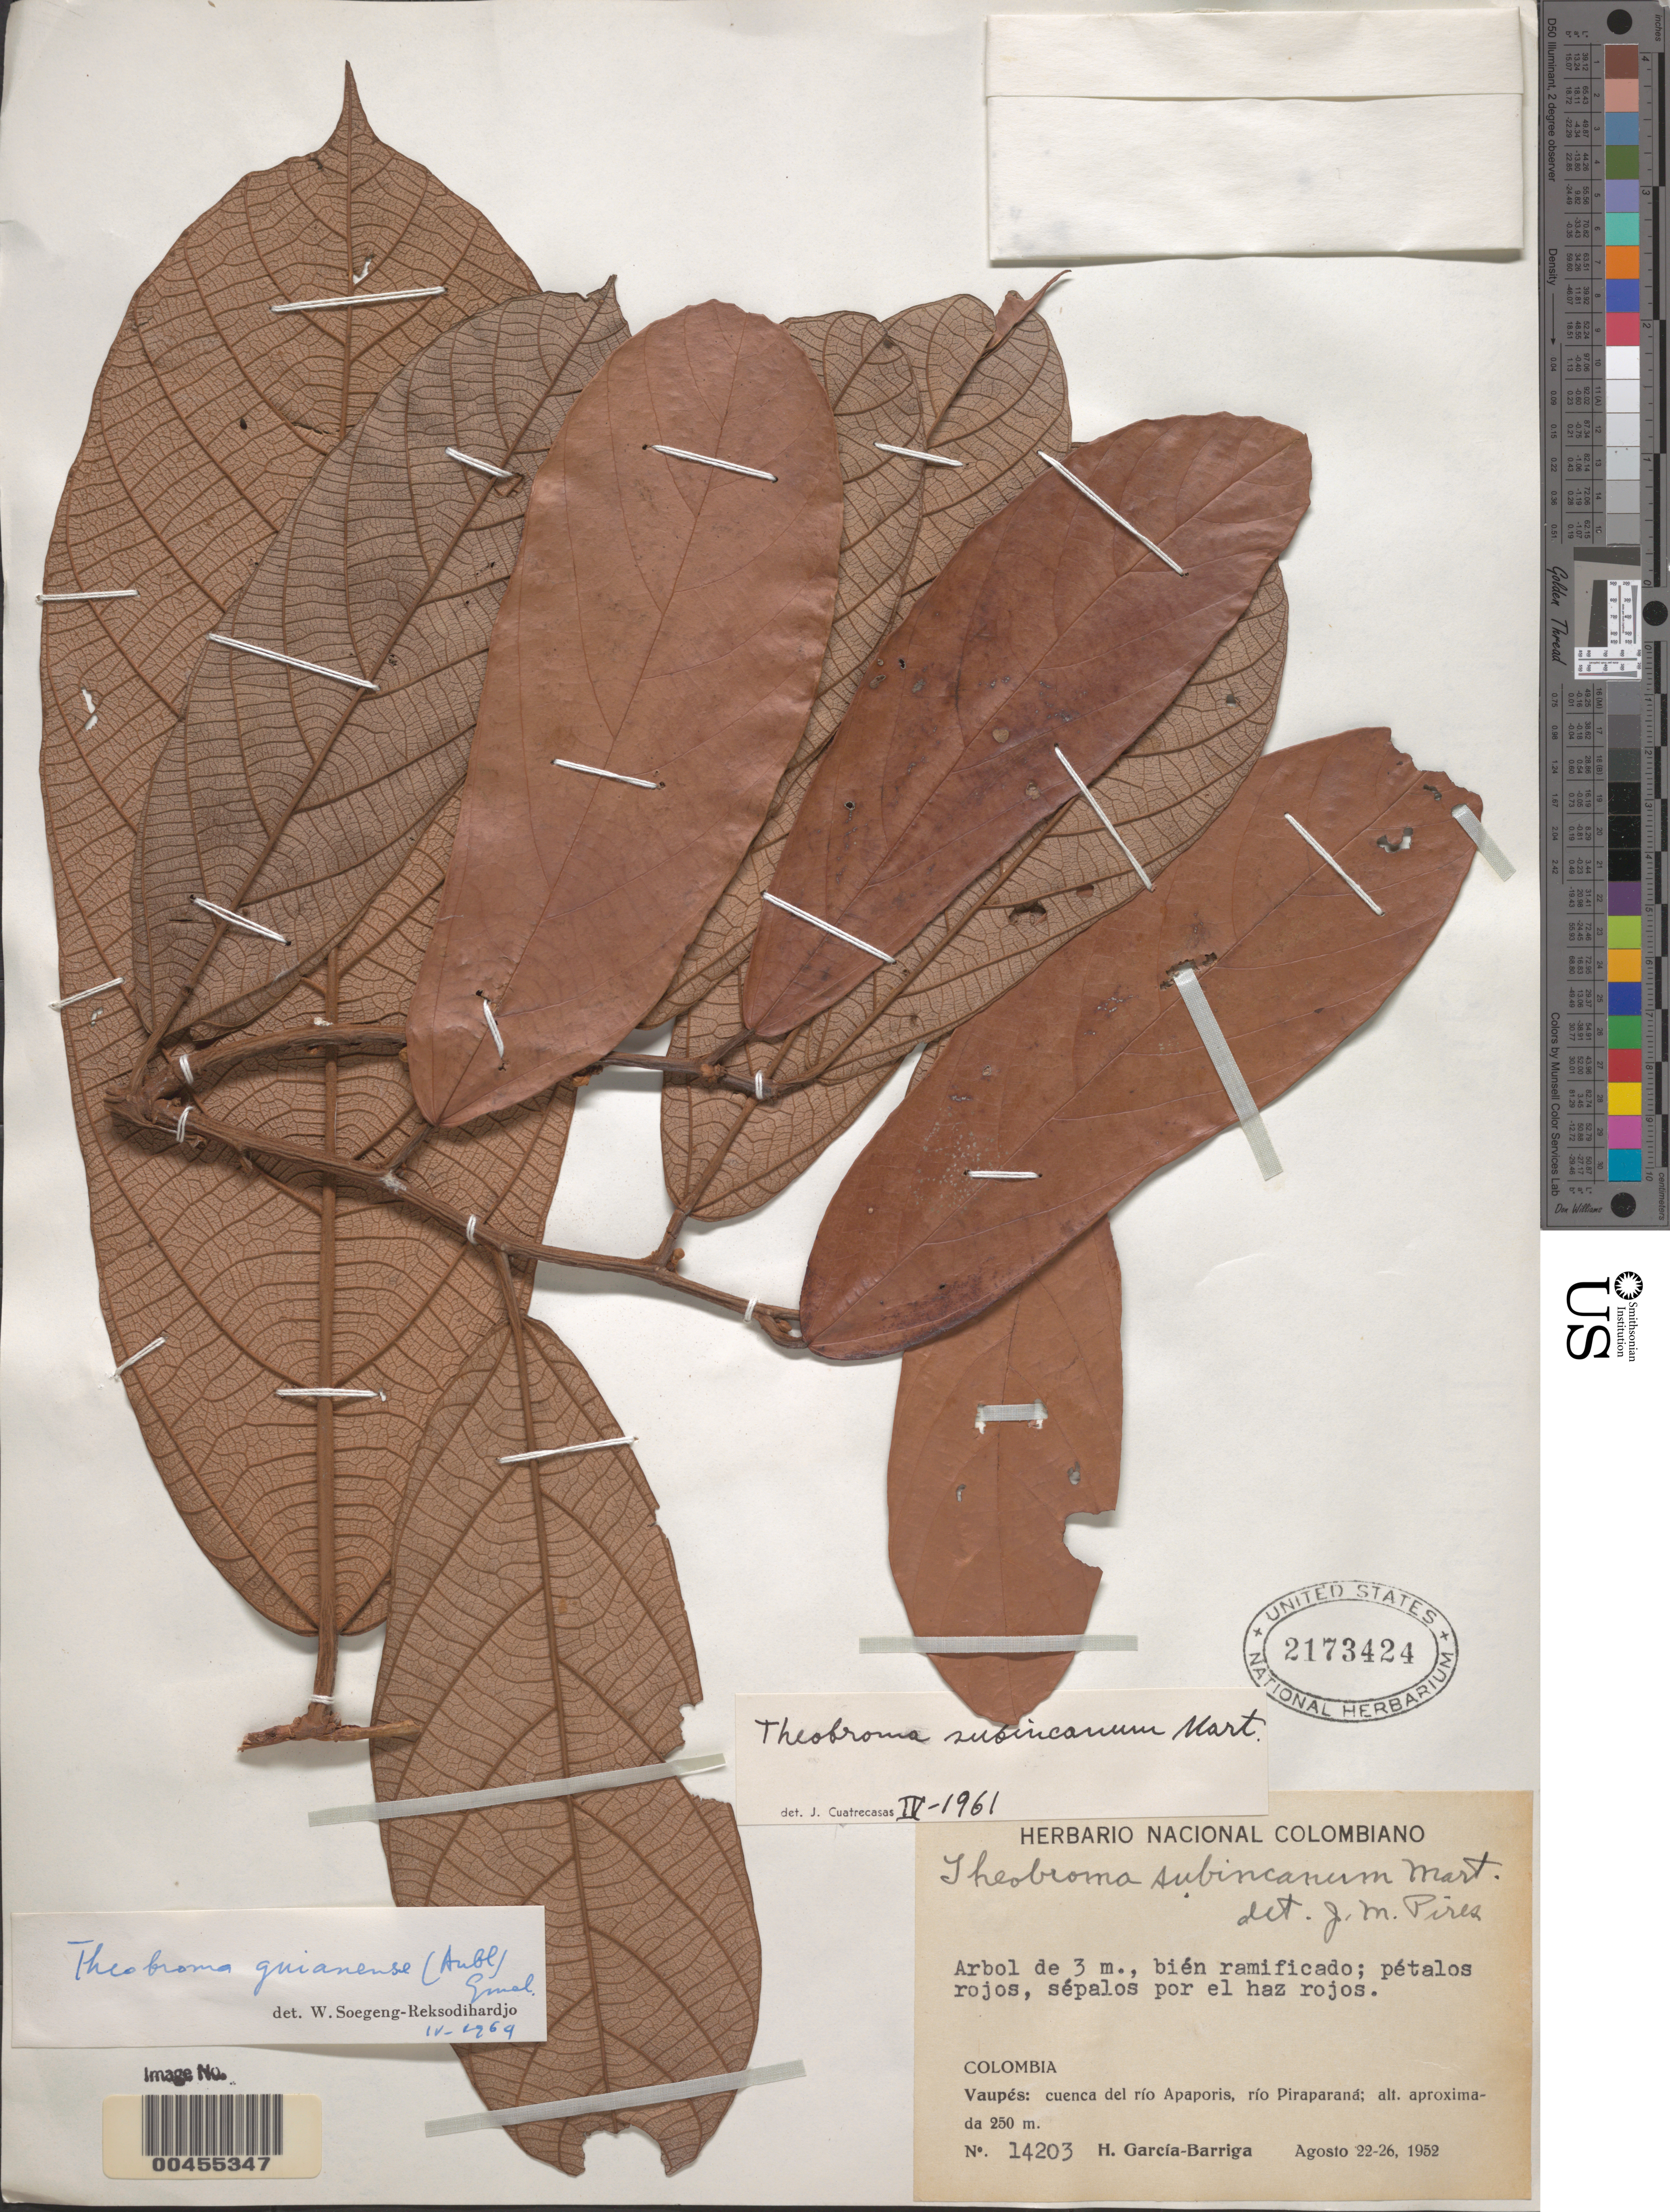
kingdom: Plantae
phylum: Tracheophyta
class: Magnoliopsida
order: Malvales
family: Malvaceae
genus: Theobroma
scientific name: Theobroma subincanum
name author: Mart.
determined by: Cuatrecasas, J.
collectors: H. García Barriga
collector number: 14203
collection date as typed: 22 Aug 1952 to 26 Aug 1952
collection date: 1952-08-22/1952-08-26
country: Colombia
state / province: Vaupés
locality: Cuenca del Río Apaporis, Río Piraparaná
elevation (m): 250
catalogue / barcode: US 2173424